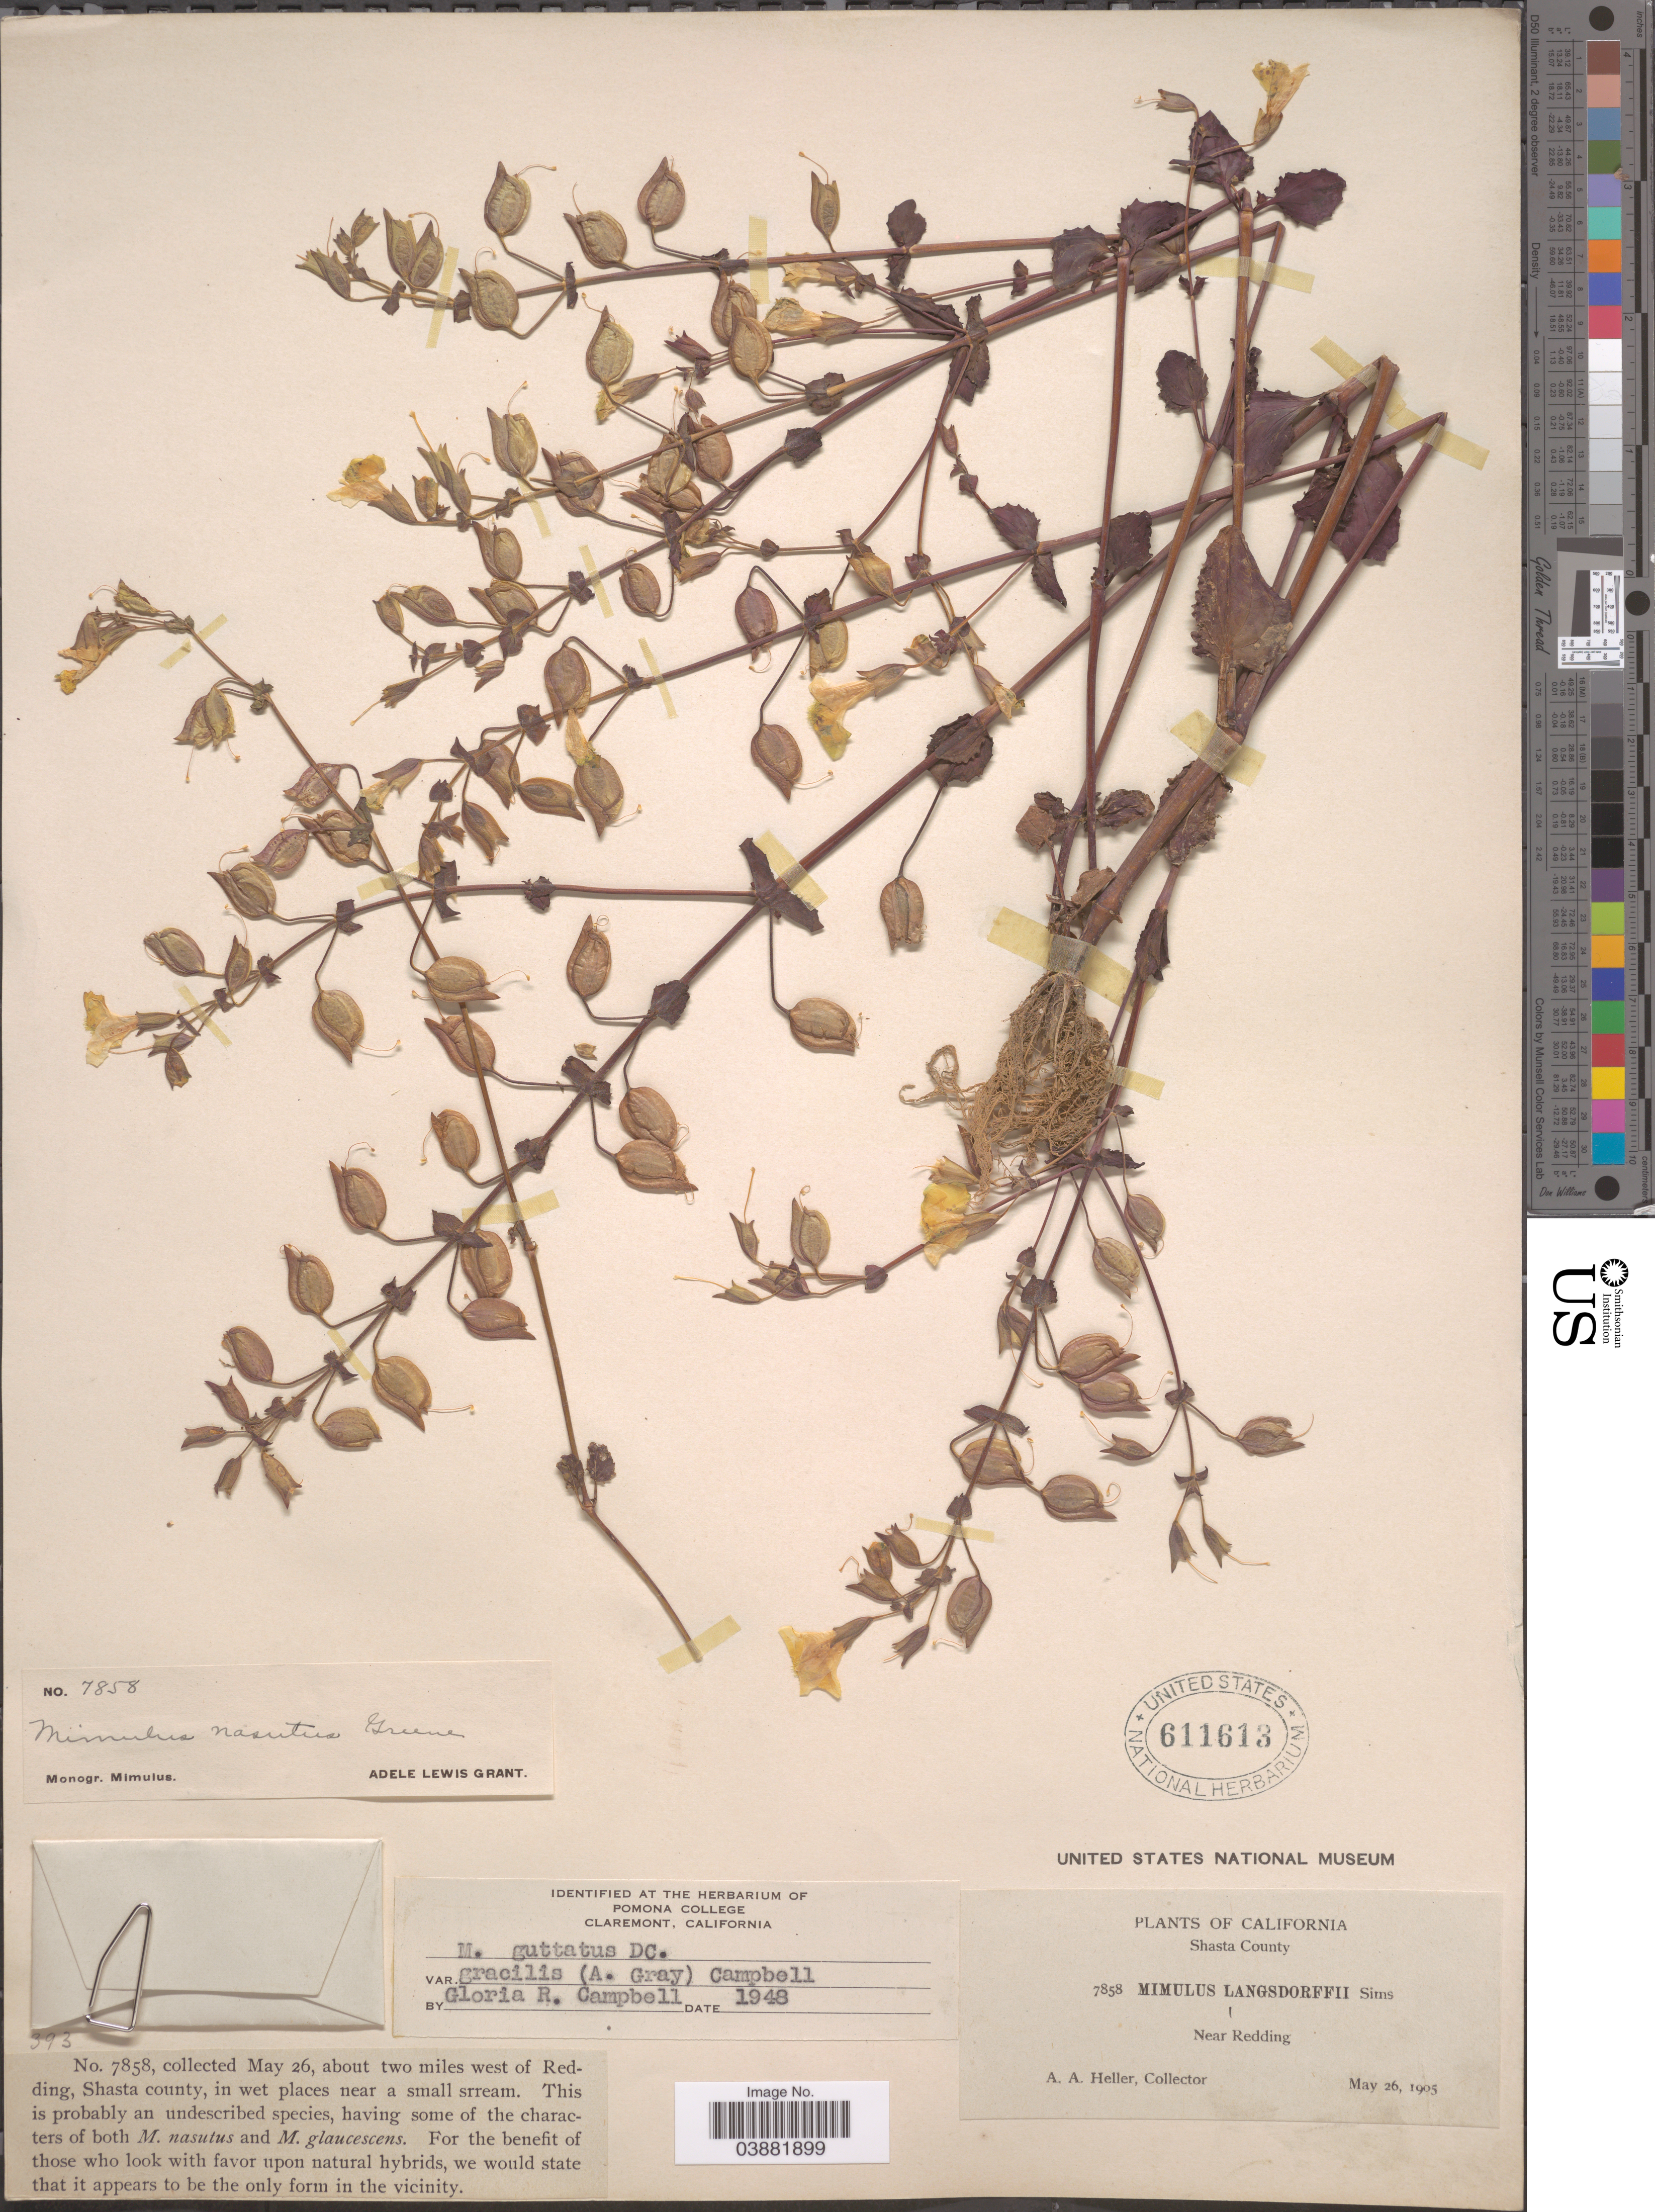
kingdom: Plantae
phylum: Tracheophyta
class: Magnoliopsida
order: Lamiales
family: Phrymaceae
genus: Mimulus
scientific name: Mimulus guttatus var. gracilis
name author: (A. Gray) G.R. Campb.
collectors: A. A. Heller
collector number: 7858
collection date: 1905-05-26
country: United States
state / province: California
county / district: Shasta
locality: Shasta County. About two miles west of Redding.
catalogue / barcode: US 611613